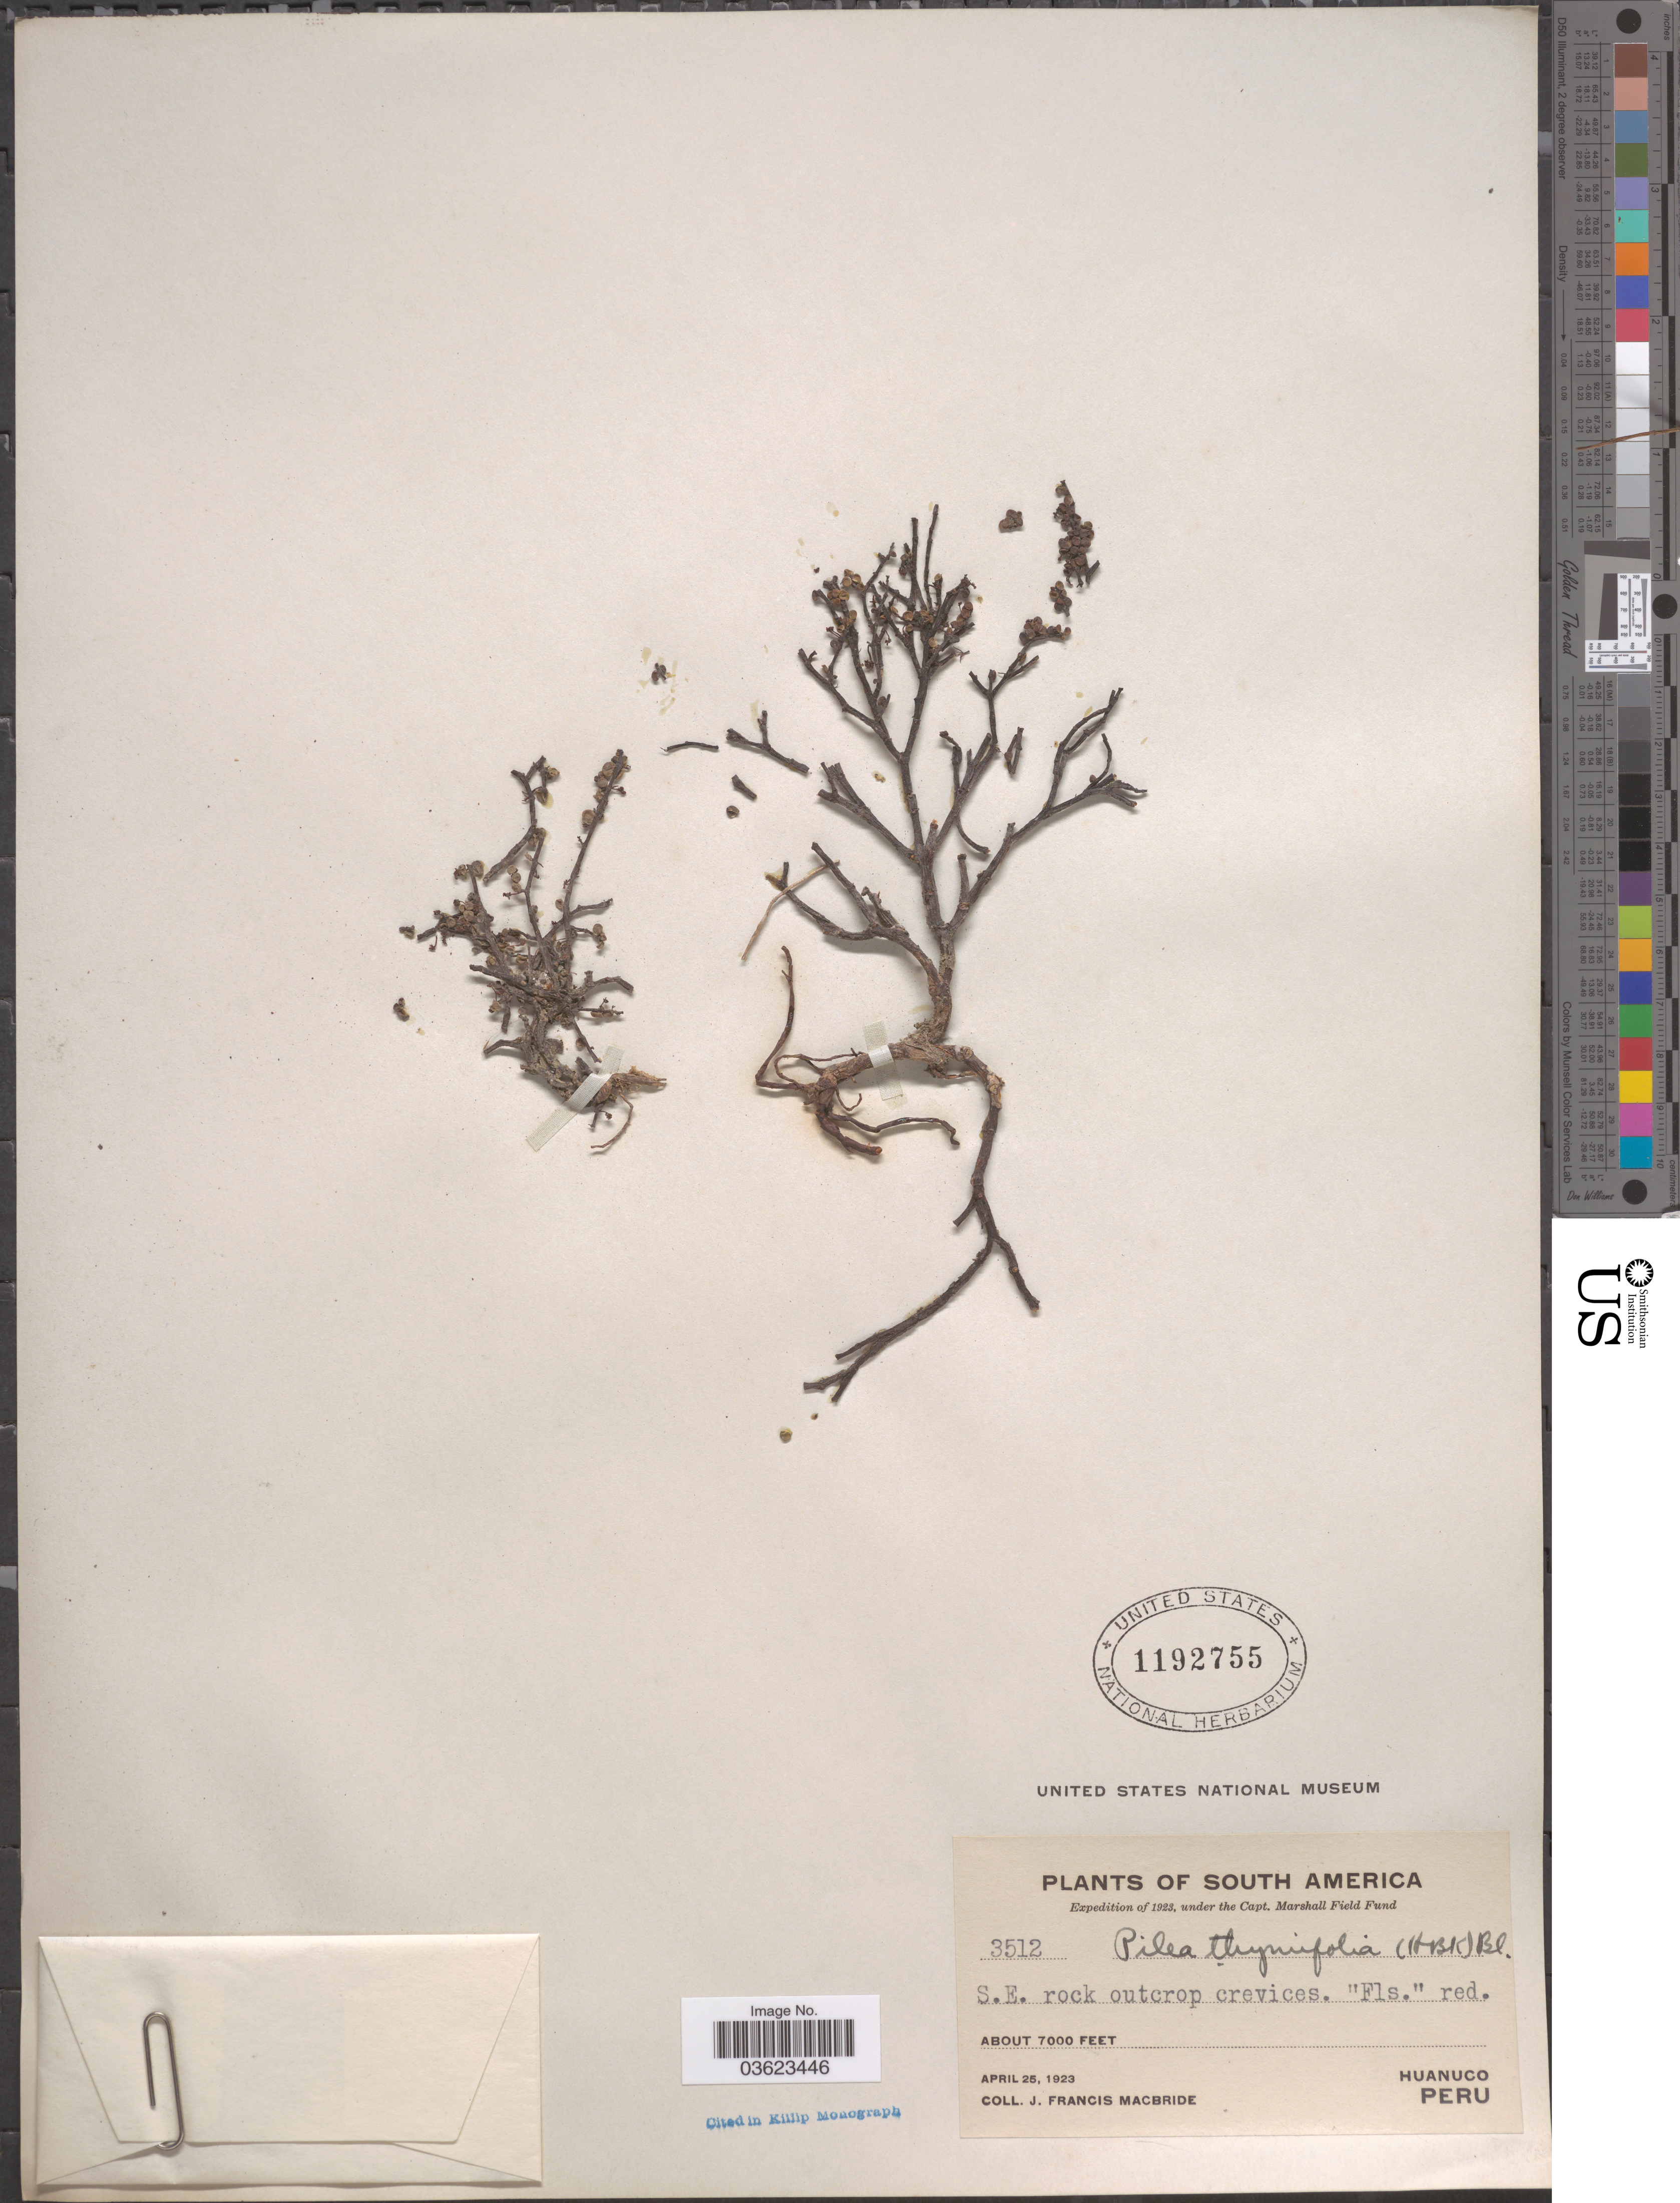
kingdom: Plantae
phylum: Tracheophyta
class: Magnoliopsida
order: Rosales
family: Urticaceae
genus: Pilea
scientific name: Pilea serpyllacea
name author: (Kunth) Liebm.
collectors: J. F. Macbride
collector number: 3512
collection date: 1923-04-25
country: Peru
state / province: Huánuco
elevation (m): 2134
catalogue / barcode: US 1192755